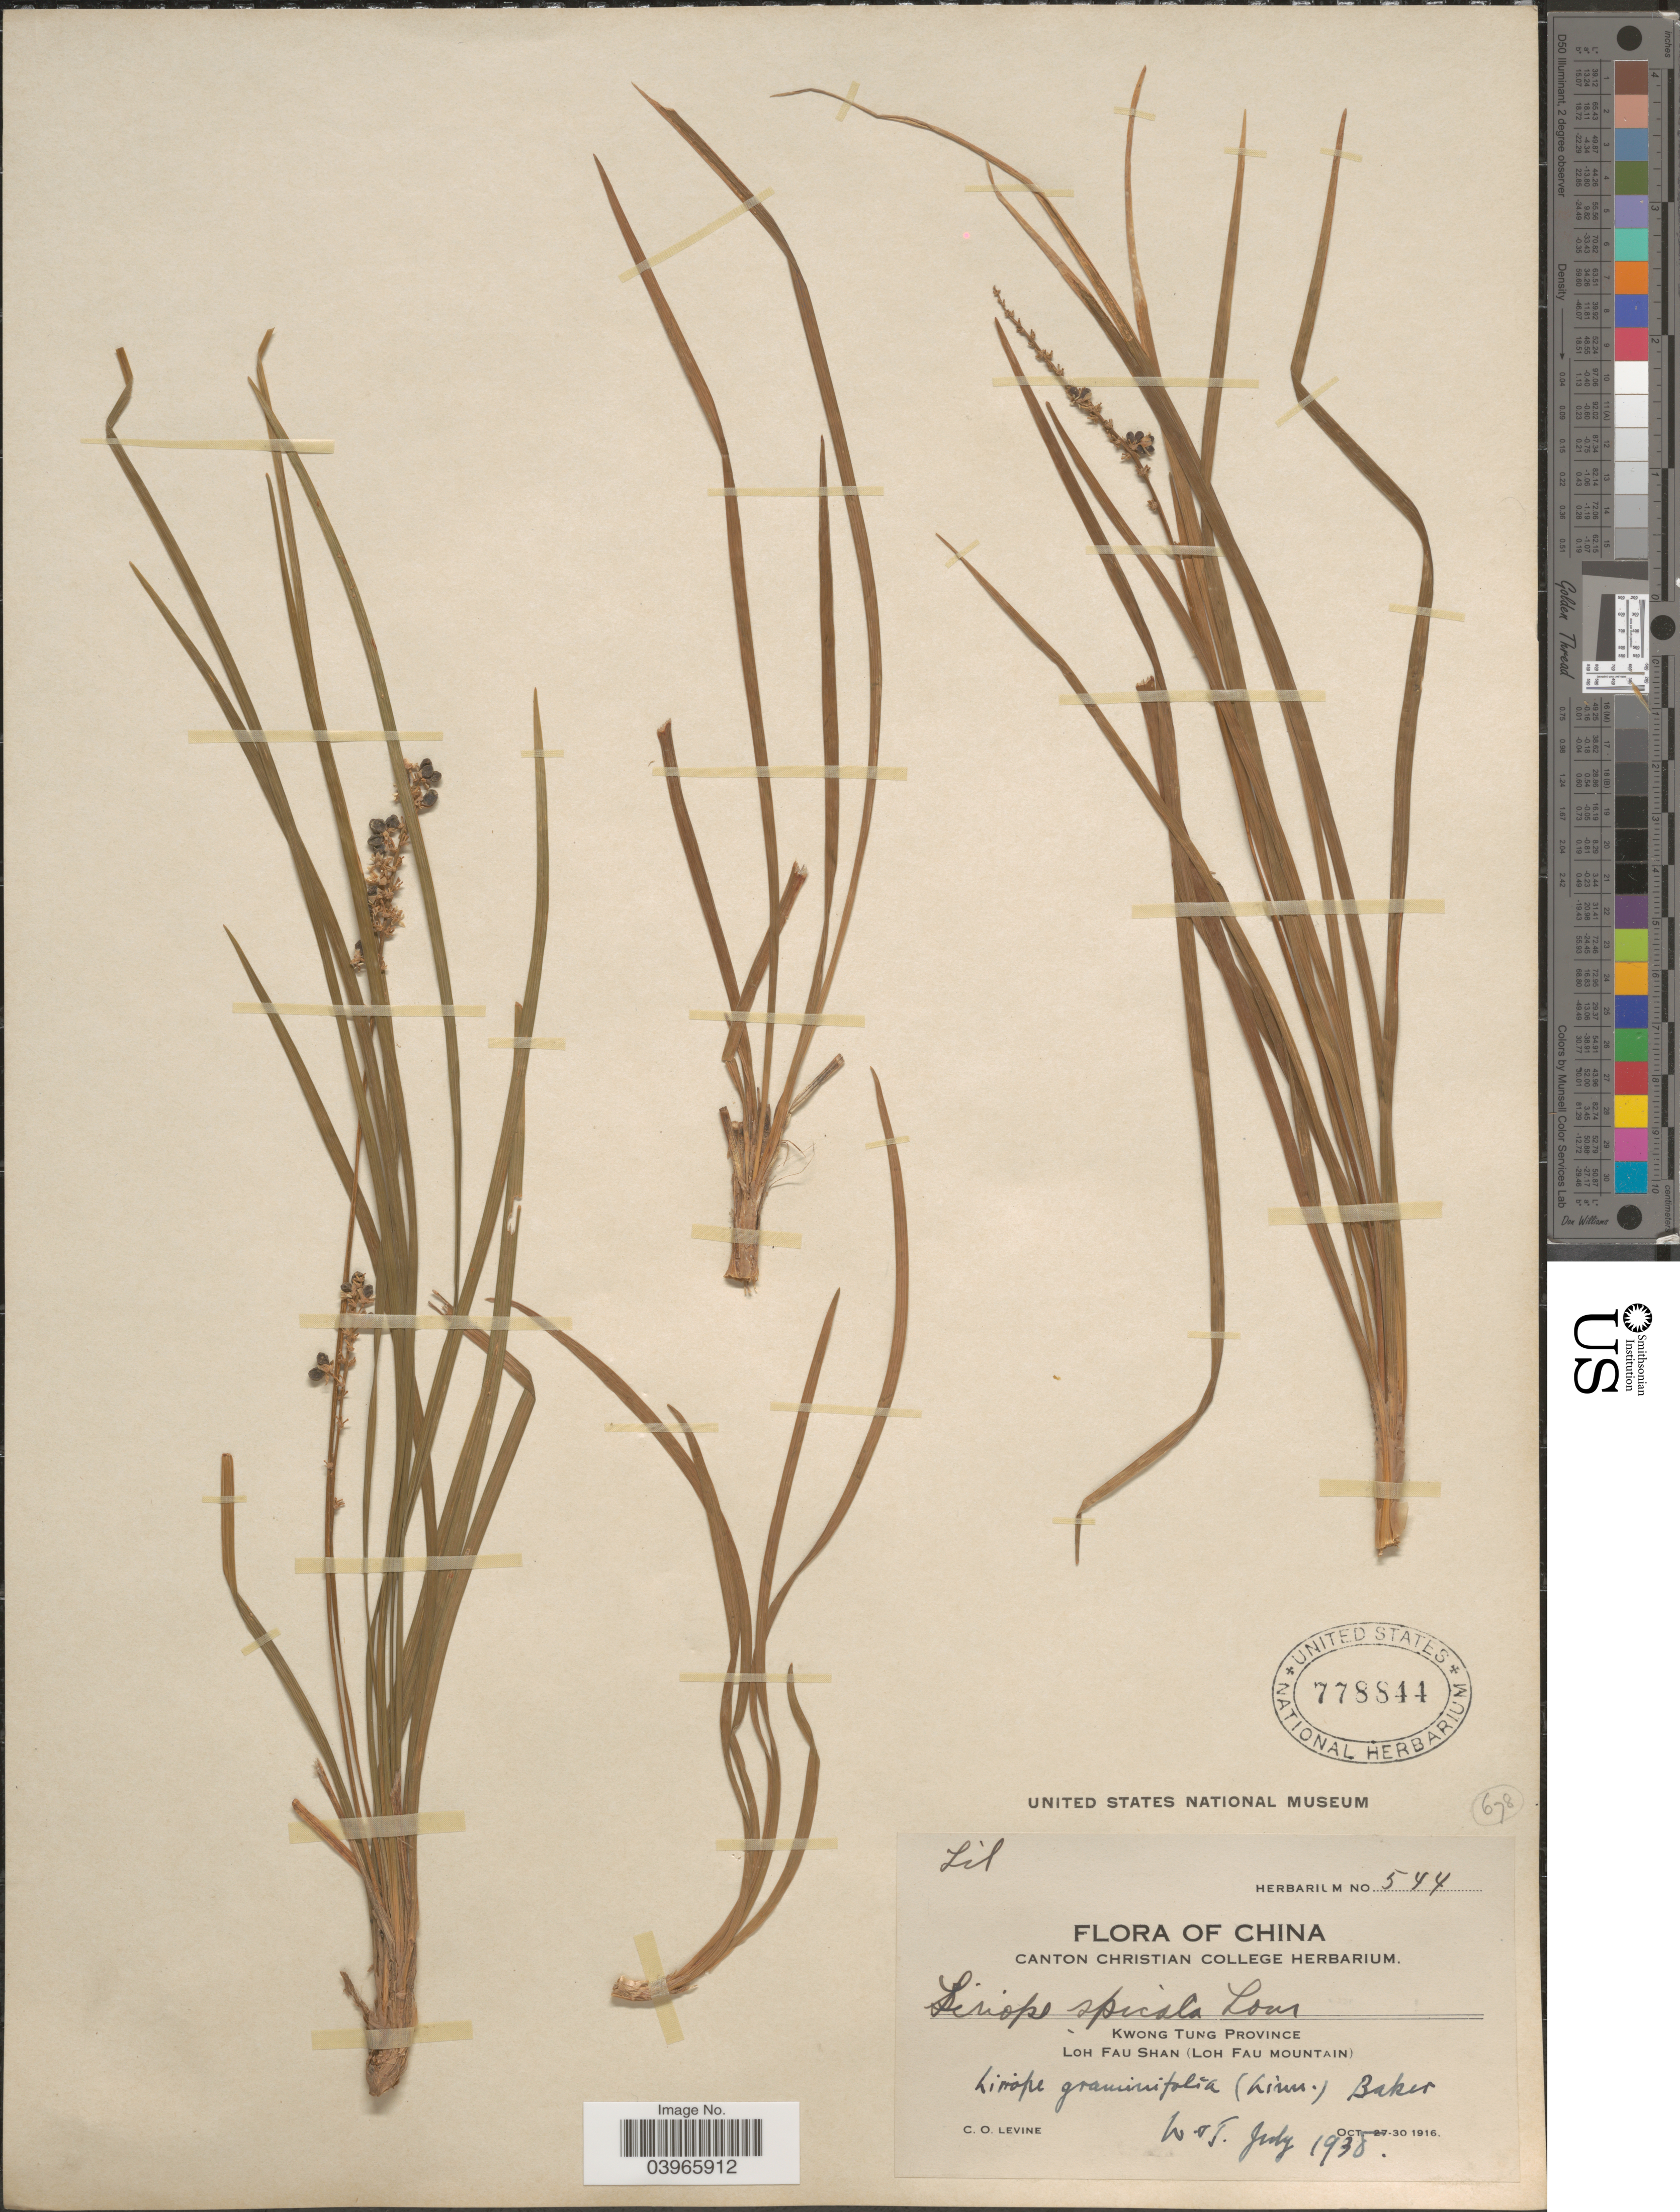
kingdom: Plantae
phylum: Tracheophyta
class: Liliopsida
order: Asparagales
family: Asparagaceae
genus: Liriope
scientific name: Liriope graminifolia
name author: (L.) Baker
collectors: C. O. Levine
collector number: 544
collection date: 1916-10-30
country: China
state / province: Guangdong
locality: Kwong Tung Province. Loh Fau Shan (Loh Fau Mountain).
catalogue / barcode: US 778844